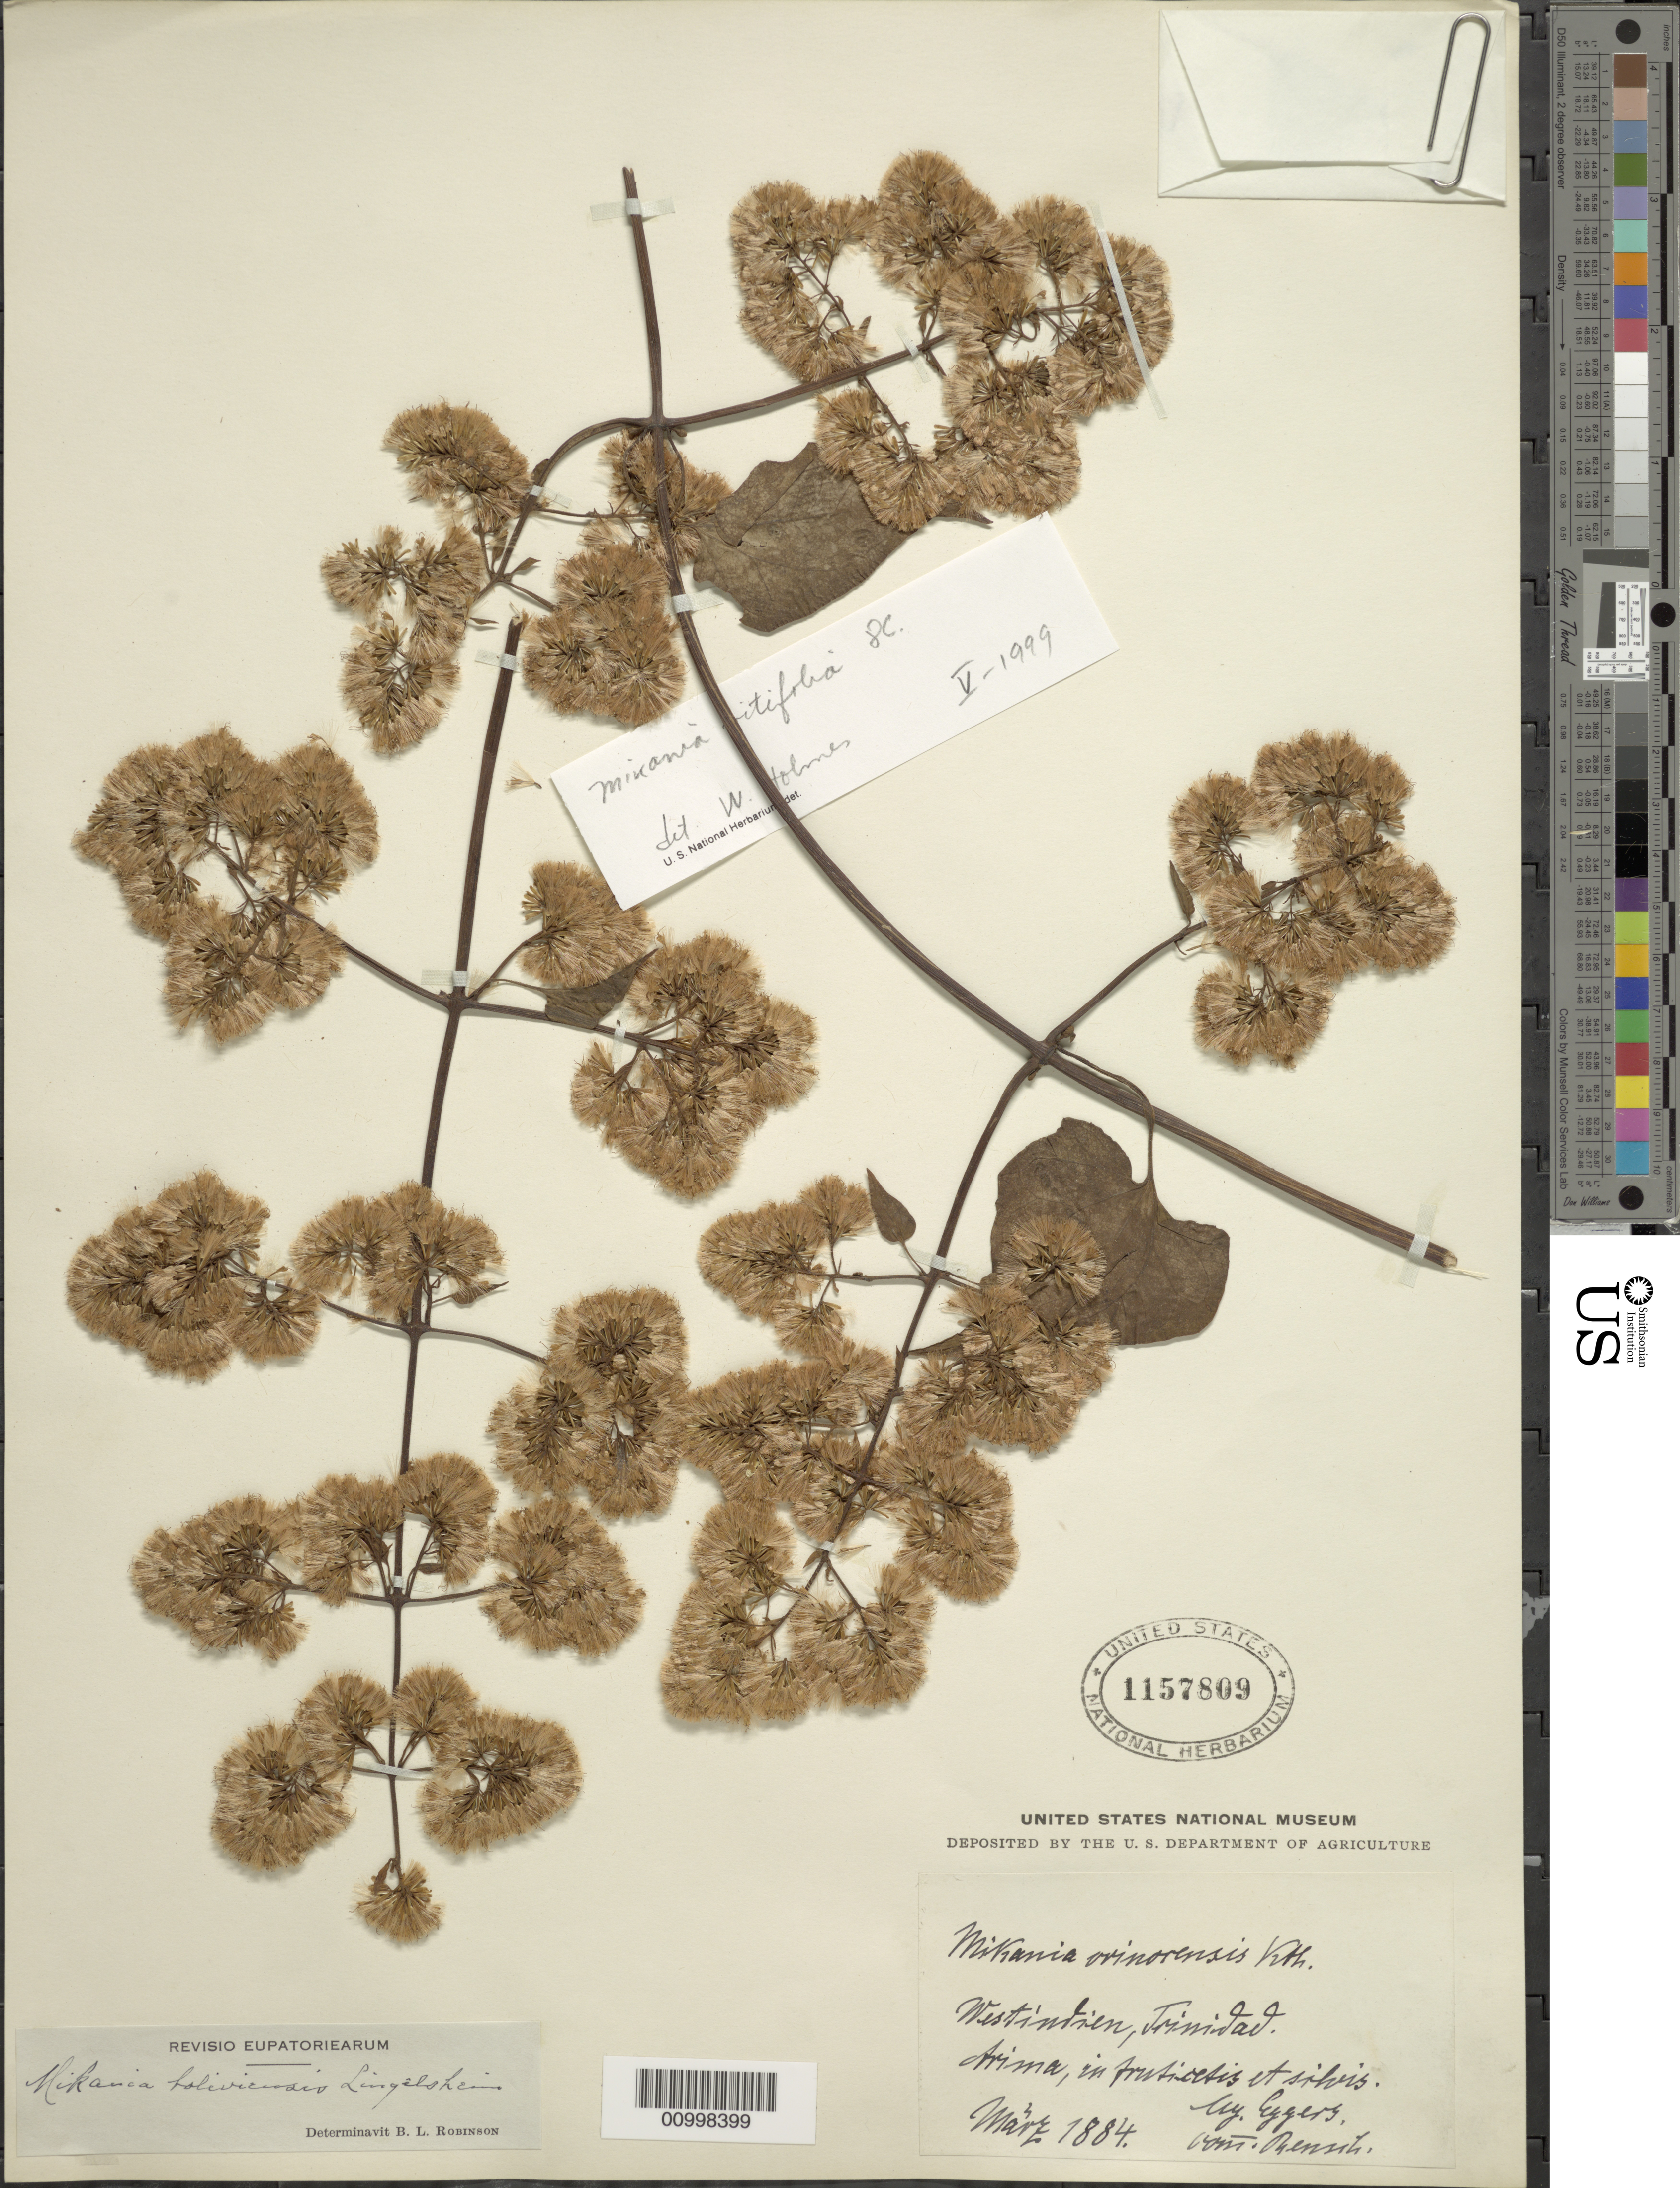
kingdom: Plantae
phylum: Tracheophyta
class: Magnoliopsida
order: Asterales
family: Asteraceae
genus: Mikania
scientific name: Mikania vitifolia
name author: DC.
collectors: H. F. A. von Eggers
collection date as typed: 01 Mar 1884 to 31 Mar 1884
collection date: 1884-03-01/1884-03-31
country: Trinidad and Tobago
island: Trinidad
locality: Westinbien. Arima.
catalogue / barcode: US 1157809